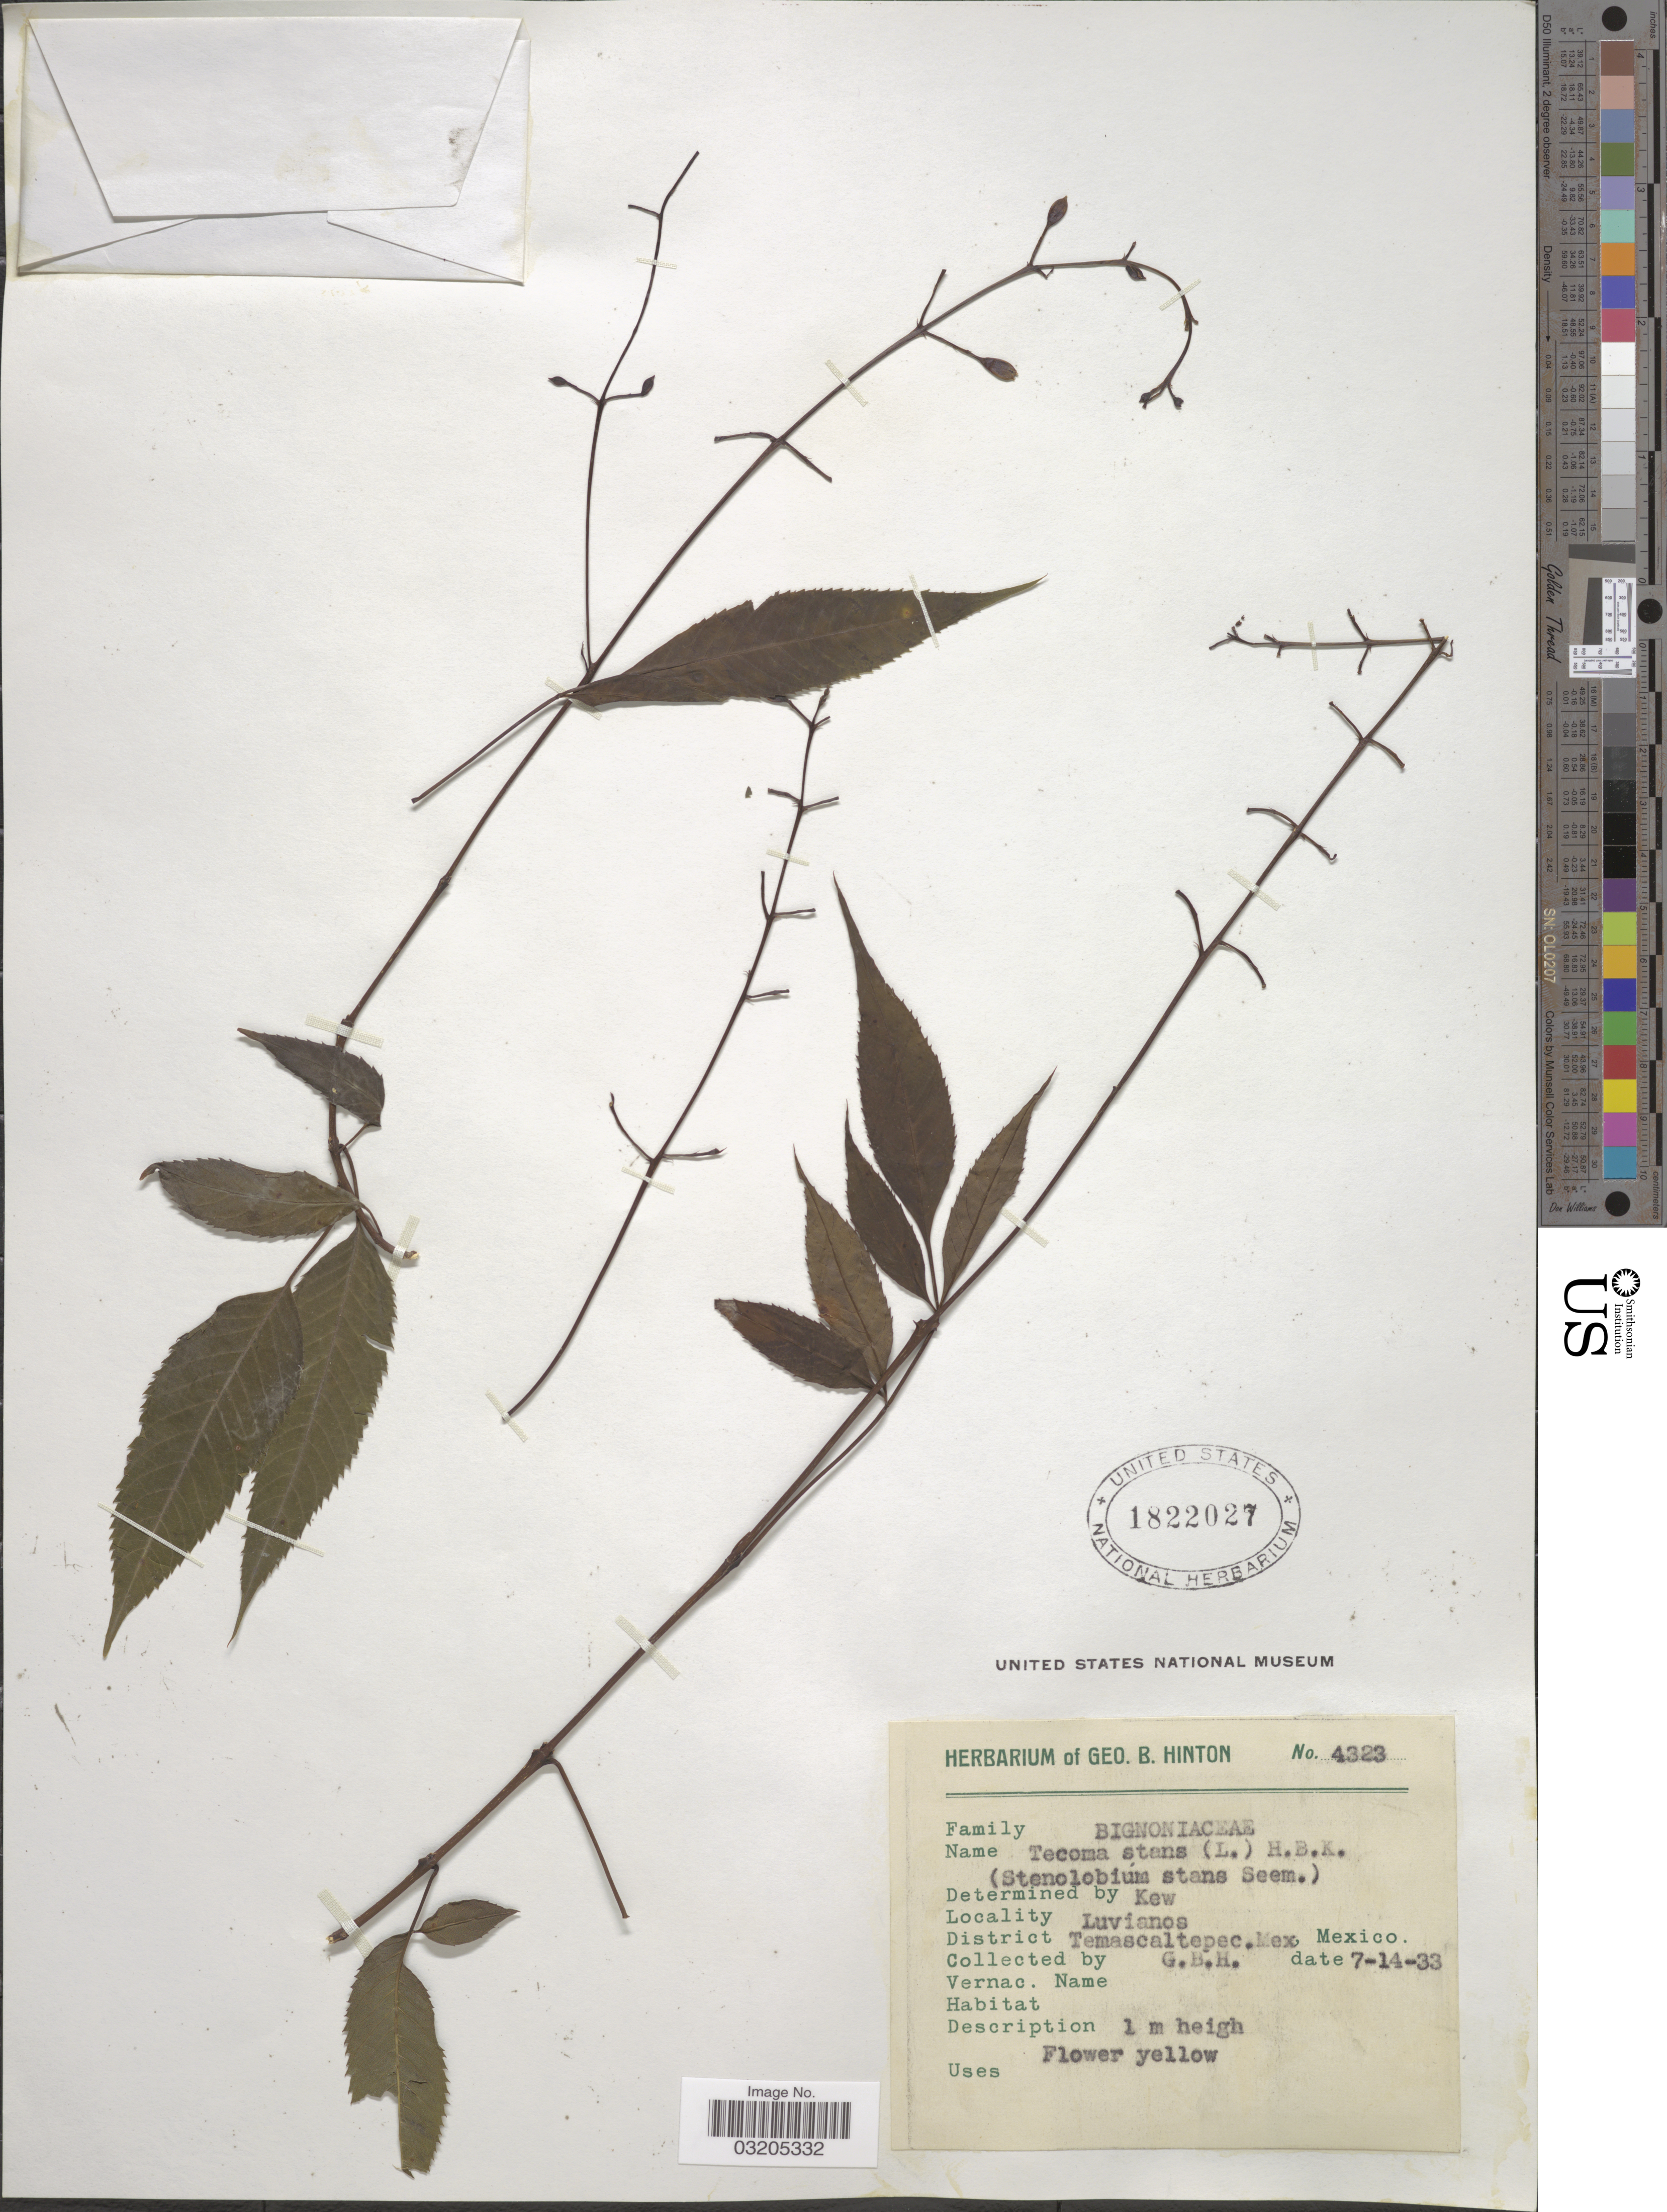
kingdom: Plantae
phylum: Tracheophyta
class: Magnoliopsida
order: Lamiales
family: Bignoniaceae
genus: Tecoma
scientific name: Tecoma stans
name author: (L.) Juss. ex Kunth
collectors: G. B. Hinton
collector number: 4323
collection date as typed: Transcribed d/m/y: 14/7/33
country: Mexico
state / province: México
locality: Luvianos, District Temascaltepec.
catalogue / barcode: US 1822027